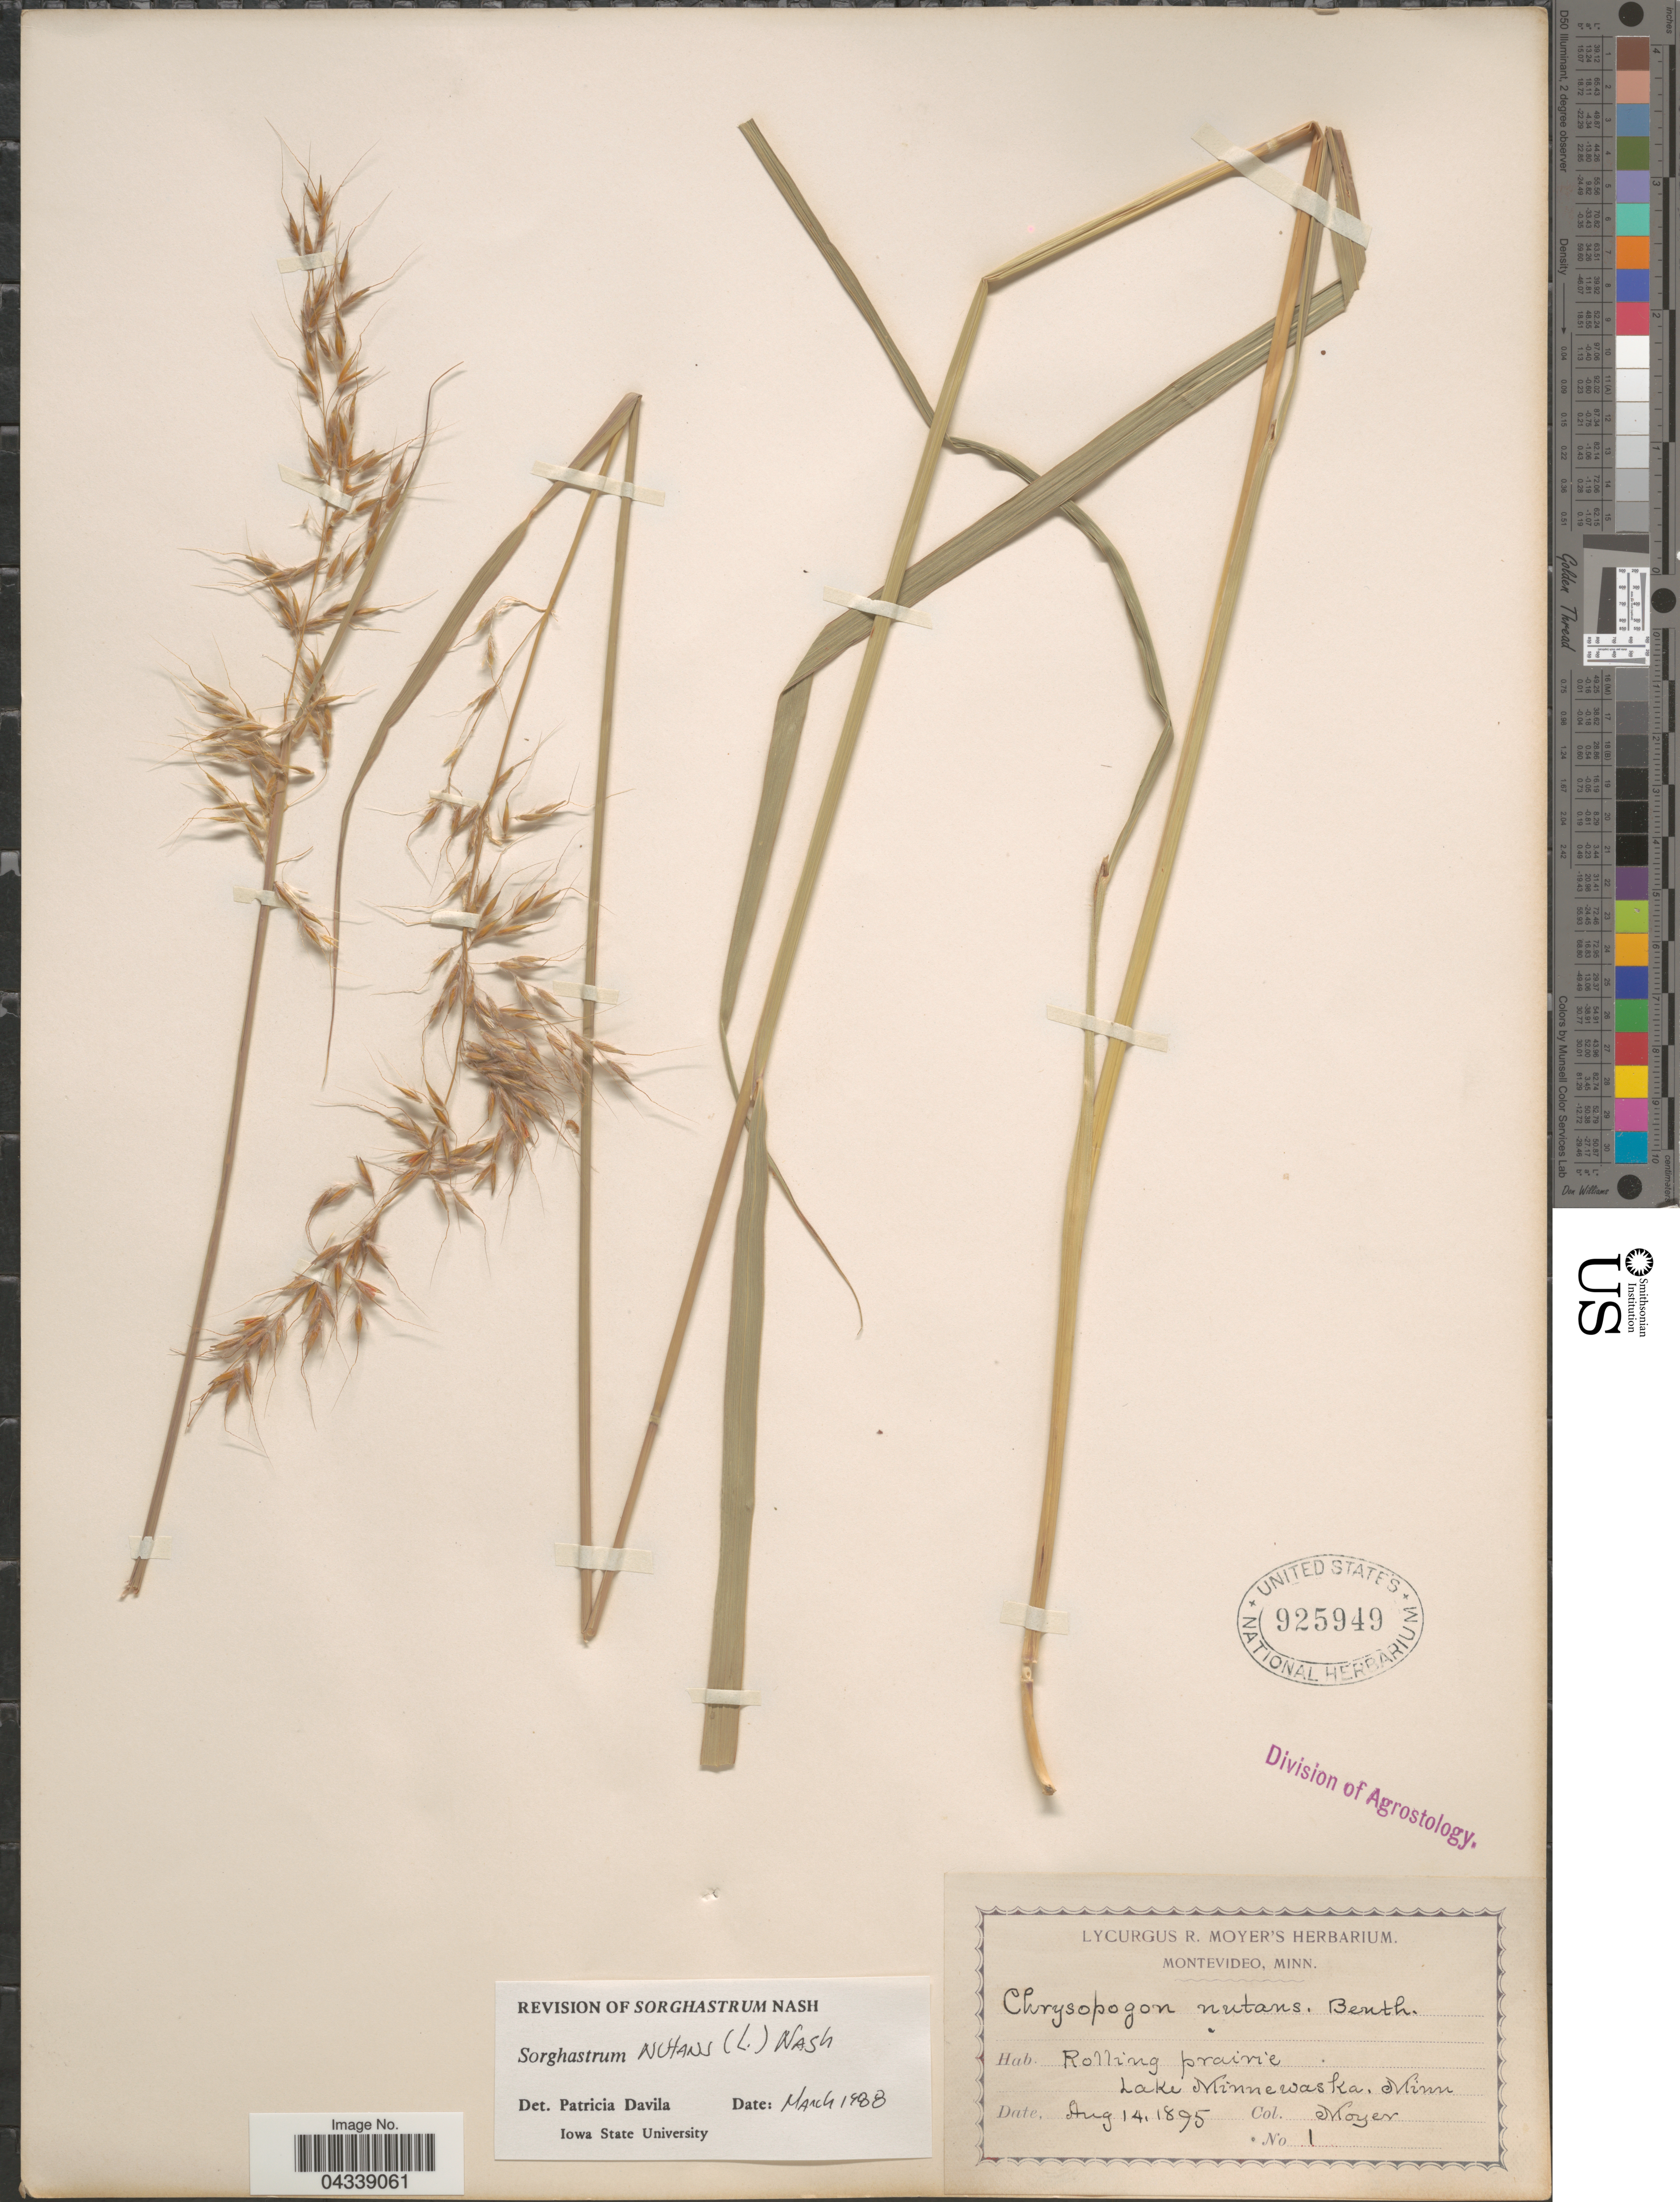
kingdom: Plantae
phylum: Tracheophyta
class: Liliopsida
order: Poales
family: Poaceae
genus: Sorghastrum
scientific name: Sorghastrum nutans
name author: (L.) Nash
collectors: Moyer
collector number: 1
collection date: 1895-08-14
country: United States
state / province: Minnesota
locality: Rolling prairie Lake Minnewaska.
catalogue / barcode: US 925949